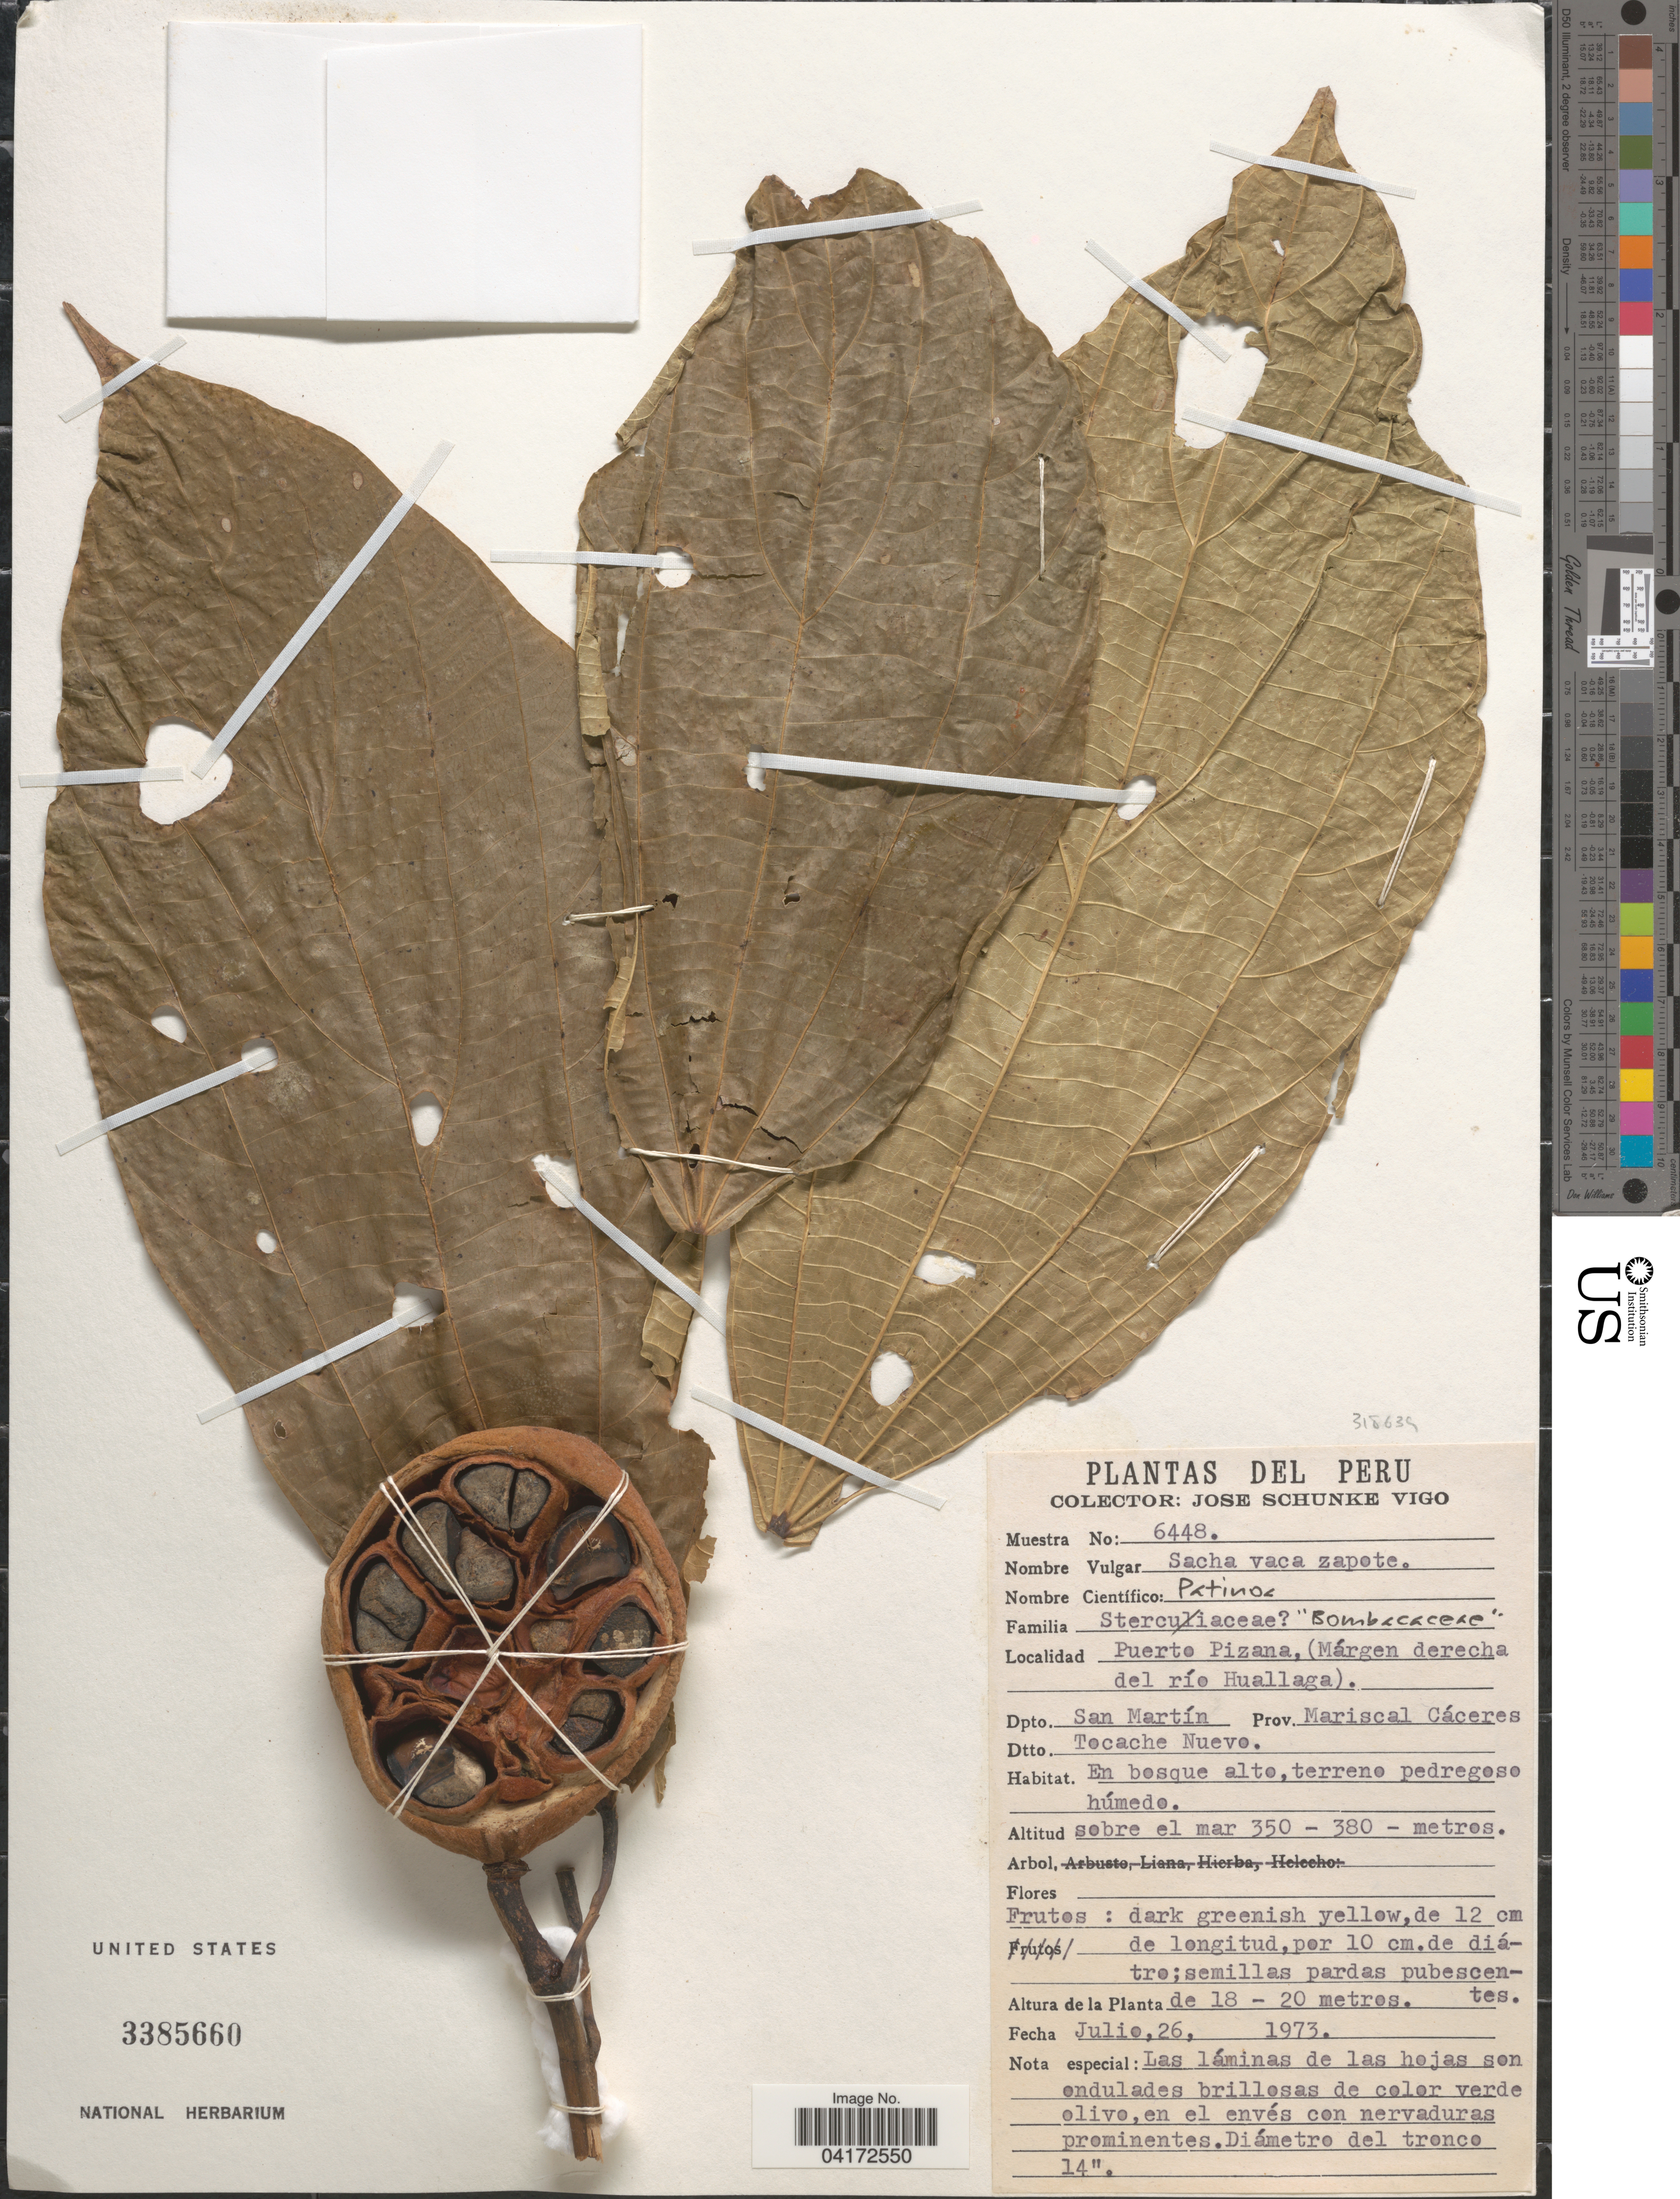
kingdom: Plantae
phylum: Tracheophyta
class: Magnoliopsida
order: Malvales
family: Malvaceae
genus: Patinoa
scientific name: Patinoa sphaerocarpa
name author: Cuatrec.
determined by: Dorr, L. J., (BOT), Smithsonian Institution - National Museum of Natural History (UNITED STATES)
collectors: J. Schunke Vigo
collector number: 6448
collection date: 1973-07-26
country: Peru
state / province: San Martin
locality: Puerto Pizana, (Márgen derecha del río Huallaga). Dpto. San Martín. Prov. Mariscal Cáceres. Dtto. Tocache Nuevo.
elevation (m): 350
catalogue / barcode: US 3385660